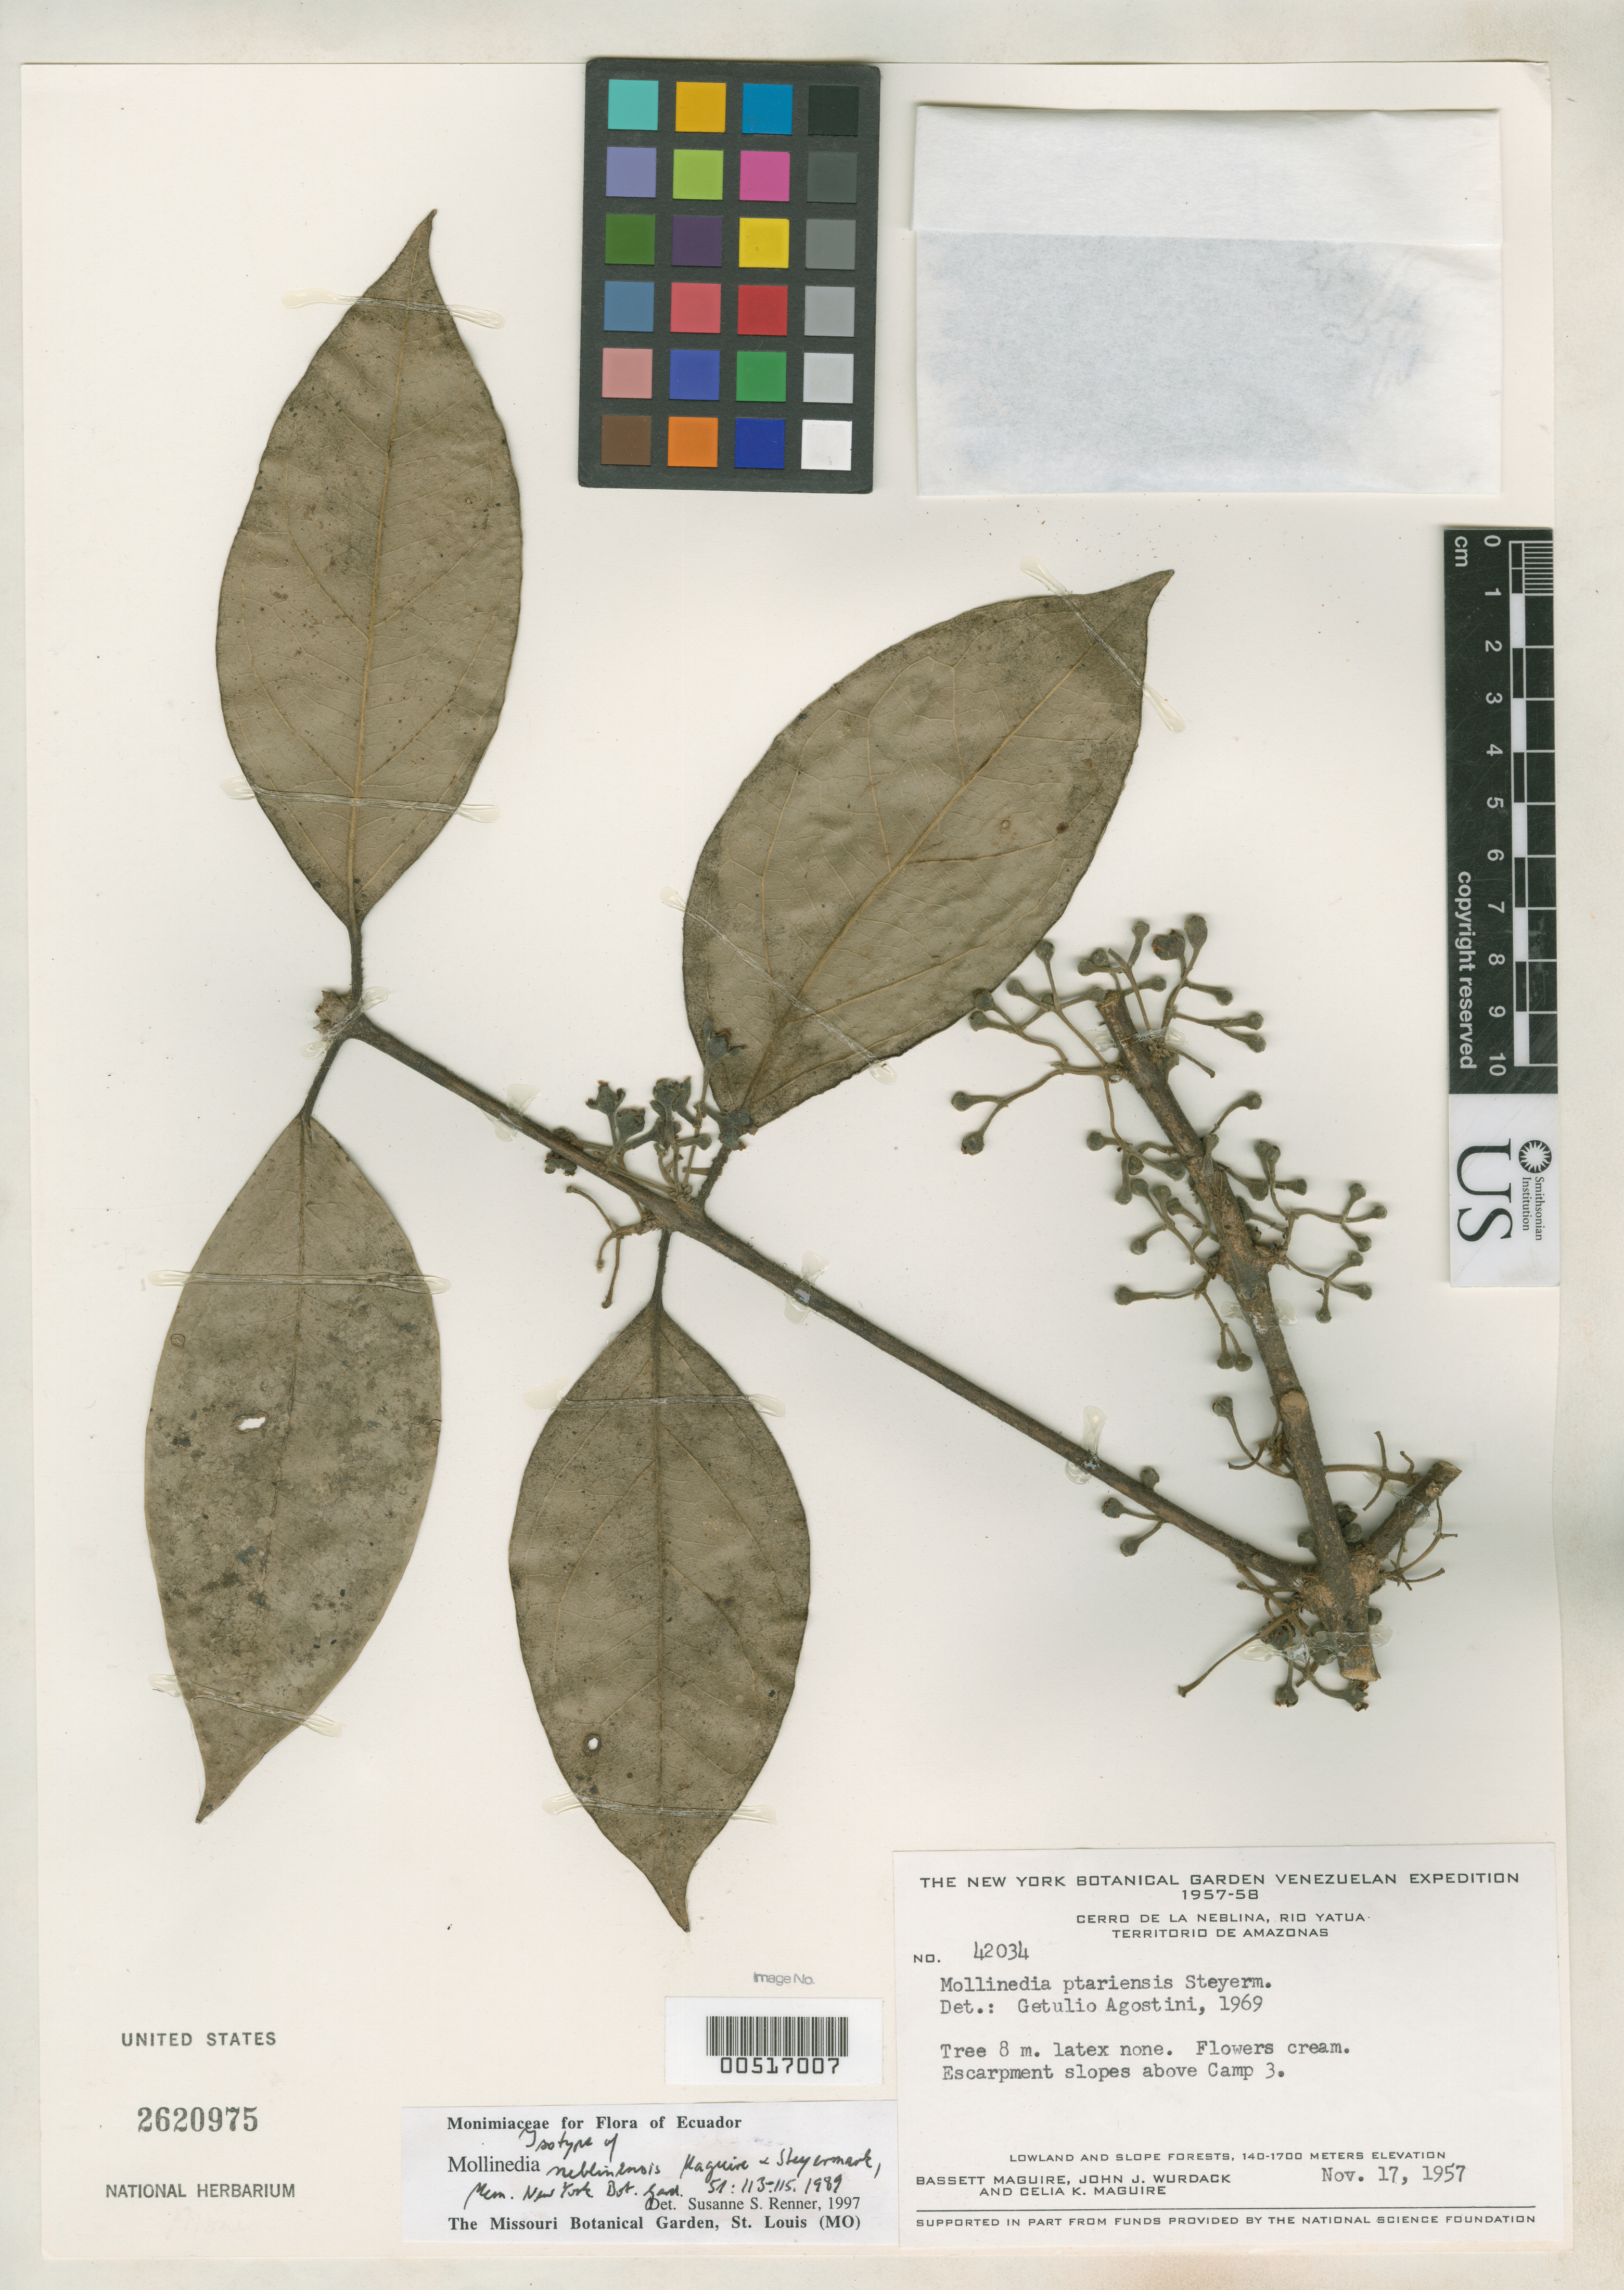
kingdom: Plantae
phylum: Tracheophyta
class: Magnoliopsida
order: Laurales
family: Monimiaceae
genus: Mollinedia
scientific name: Mollinedia neblinensis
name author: Maguire & Steyerm.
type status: Isotype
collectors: B. Maguire, J. J. Wurdack & C. K. Maguire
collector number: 42034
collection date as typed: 17 Nov 1957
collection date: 1957-11-17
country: Brazil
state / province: Amazonas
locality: Cerro de La Neblina, Rio Yatua, escarpment slopes above Camp 3.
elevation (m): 140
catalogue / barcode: US 2620975